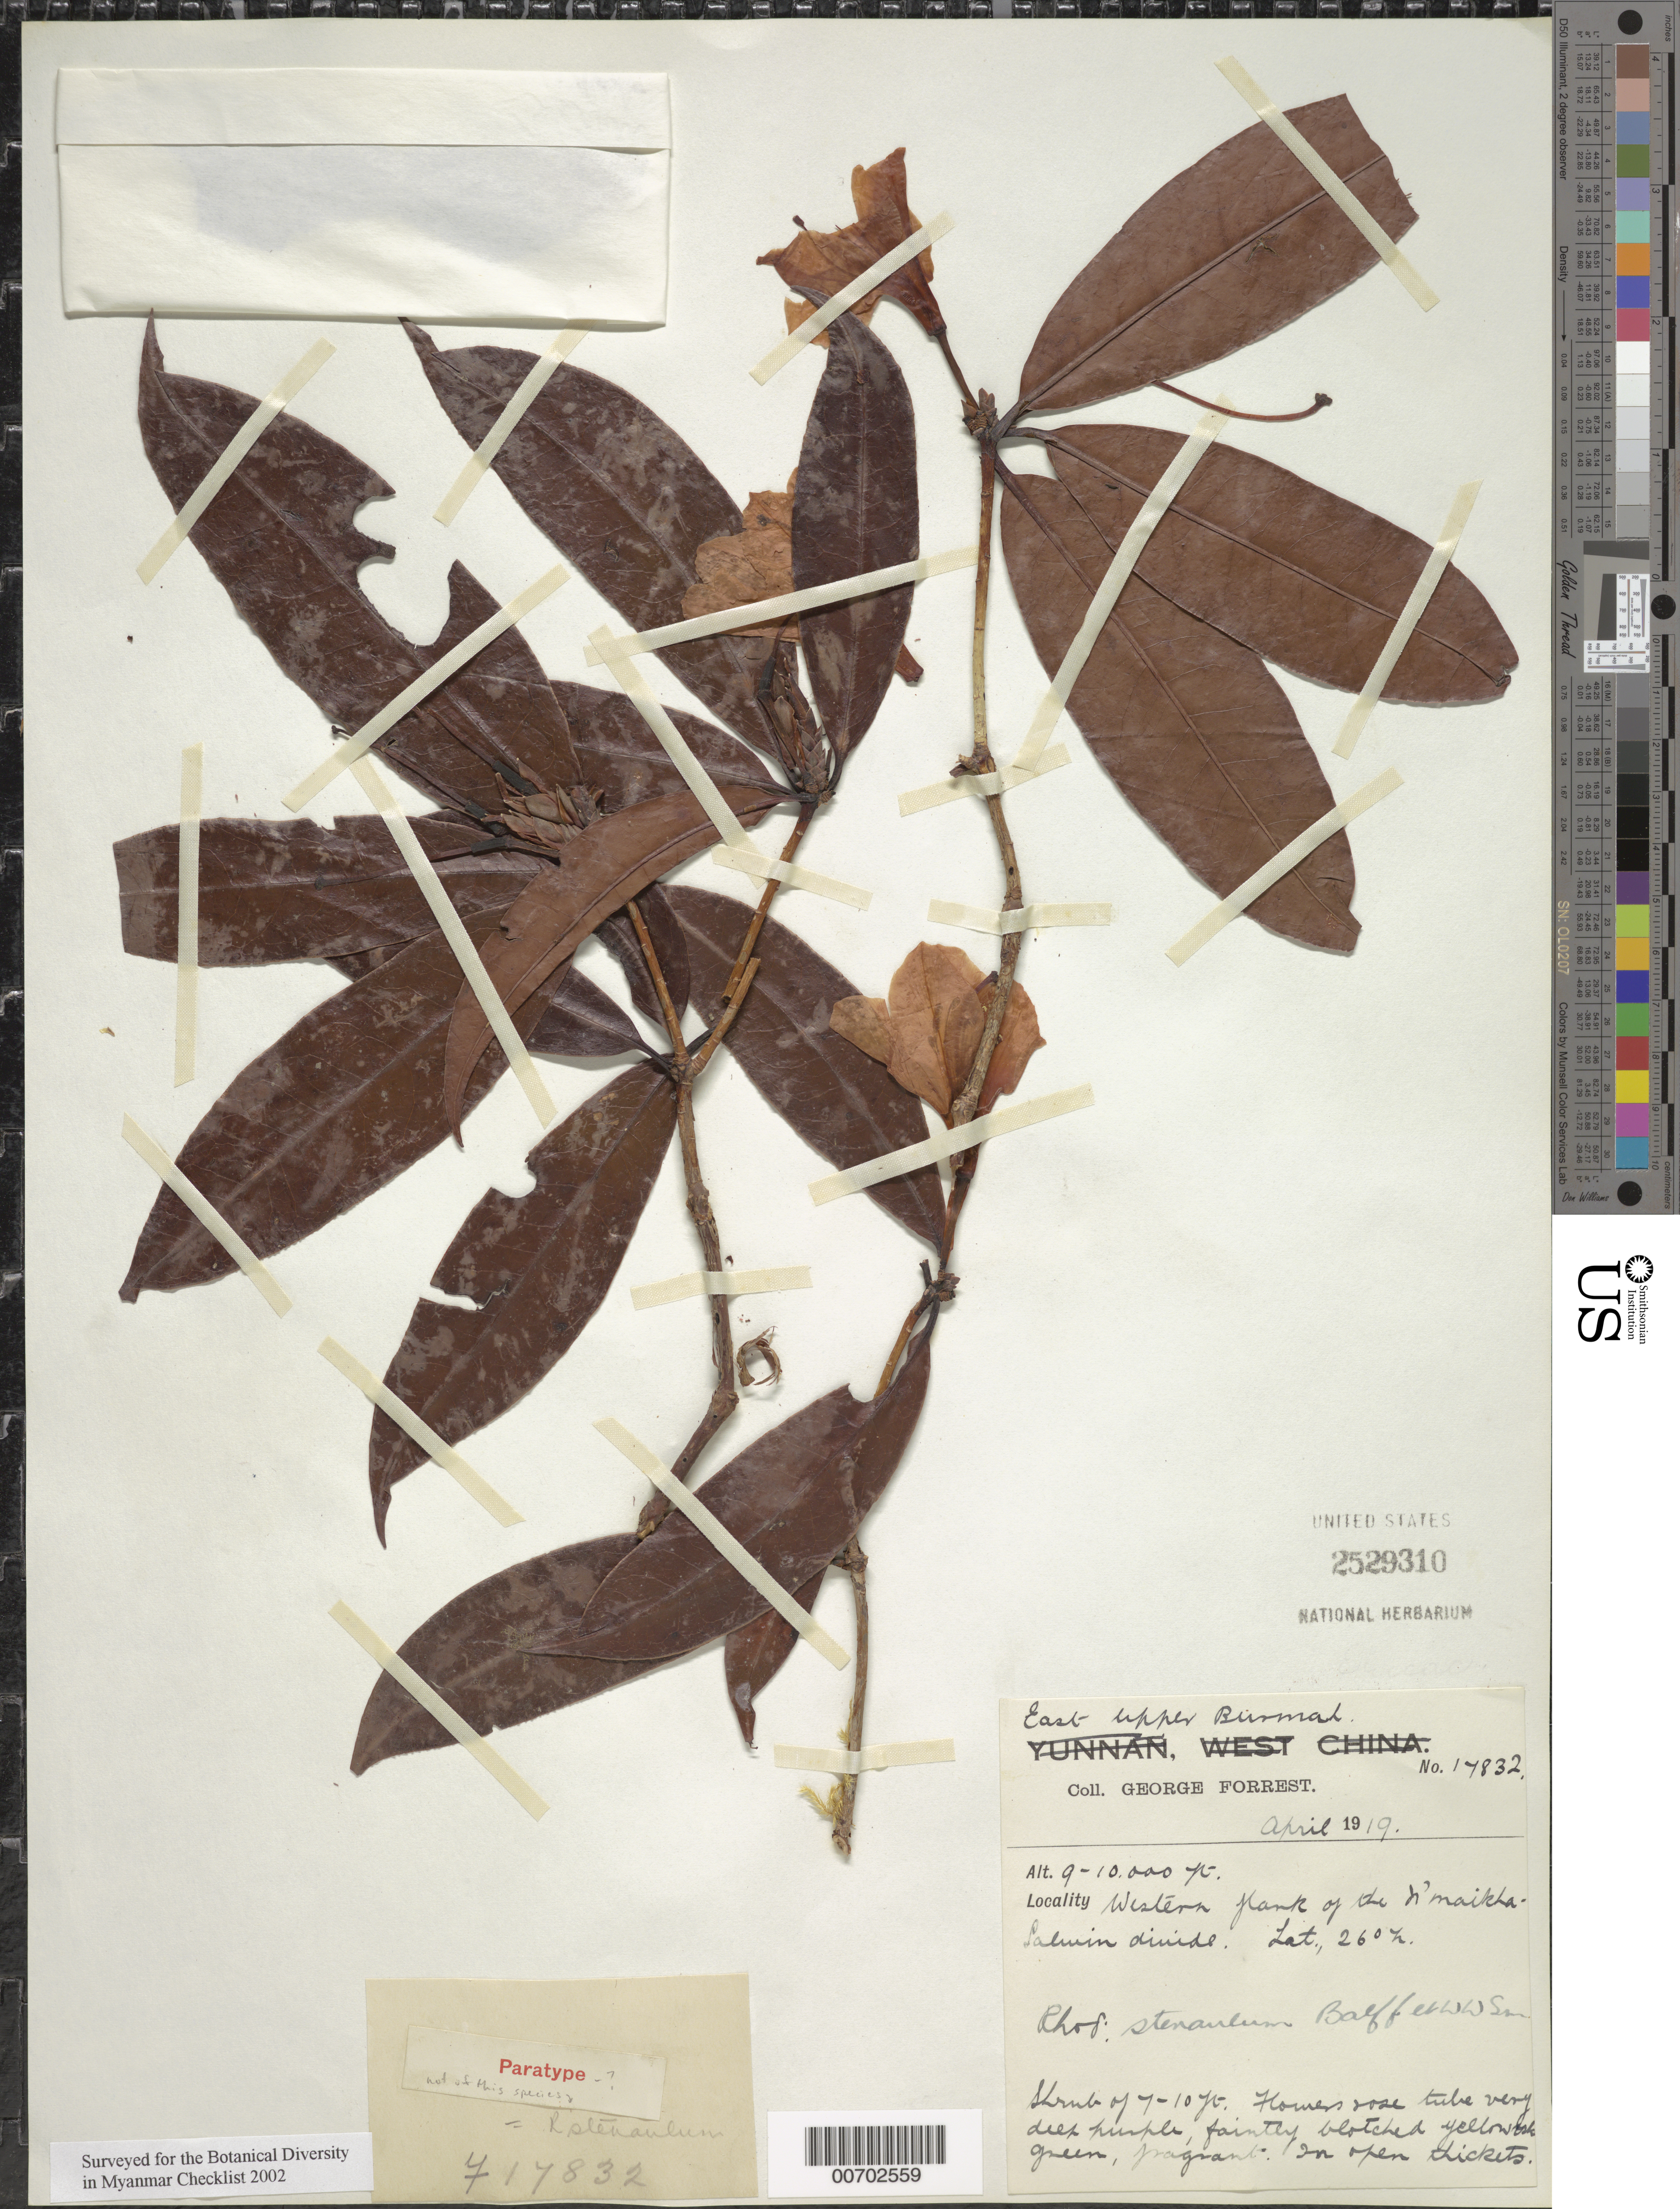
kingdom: Plantae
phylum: Tracheophyta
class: Magnoliopsida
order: Ericales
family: Ericaceae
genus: Rhododendron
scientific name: Rhododendron stenaulum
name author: Balf. f. & W.W. Sm.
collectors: G. Forrest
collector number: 17832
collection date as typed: Apr 1919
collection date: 1919-04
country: Myanmar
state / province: Kachin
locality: N'Maikha-Salwin Divide, W flank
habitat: In open thickets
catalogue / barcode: US 2529310